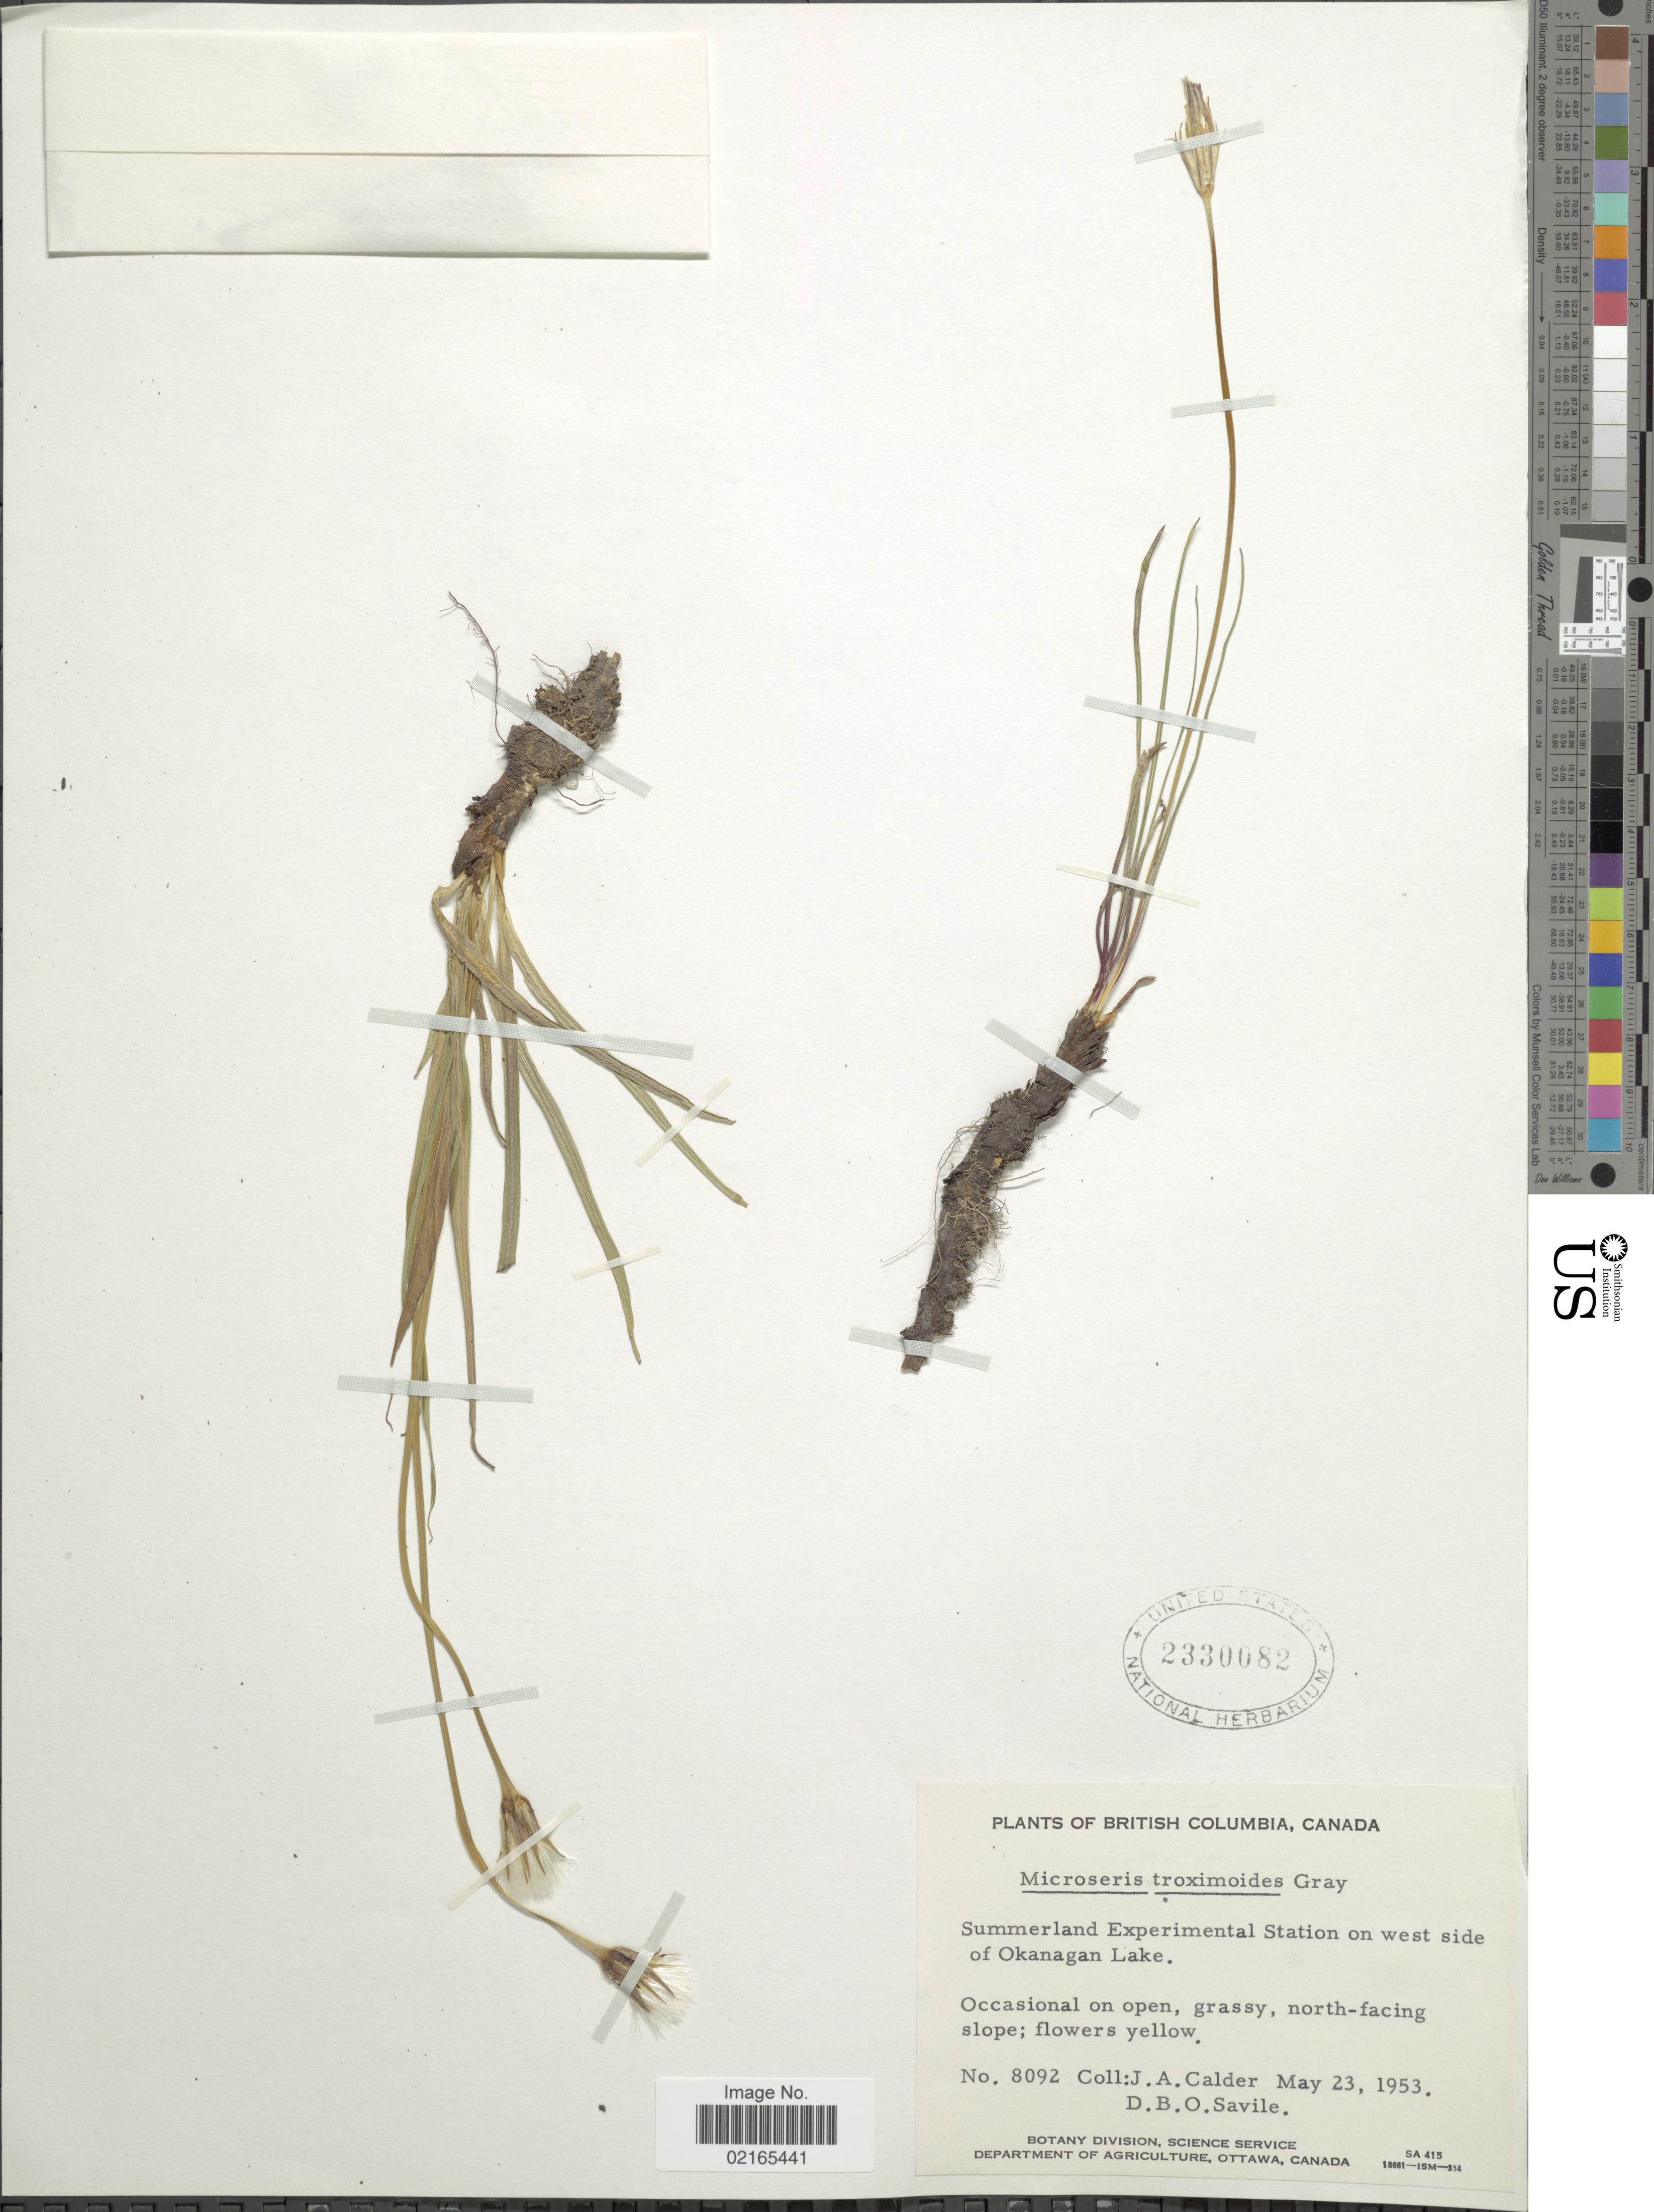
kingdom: Plantae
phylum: Tracheophyta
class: Magnoliopsida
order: Asterales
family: Asteraceae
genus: Nothocalais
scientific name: Nothocalais troximoides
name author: (A. Gray) Greene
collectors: J. A. Calder & D. Saville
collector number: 8092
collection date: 1953-05-23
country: Canada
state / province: British Columbia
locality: Summerland Experimental Station on west side of Okanagan Lake, occasional on open, grassy, north-facing slope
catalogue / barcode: US 2330082